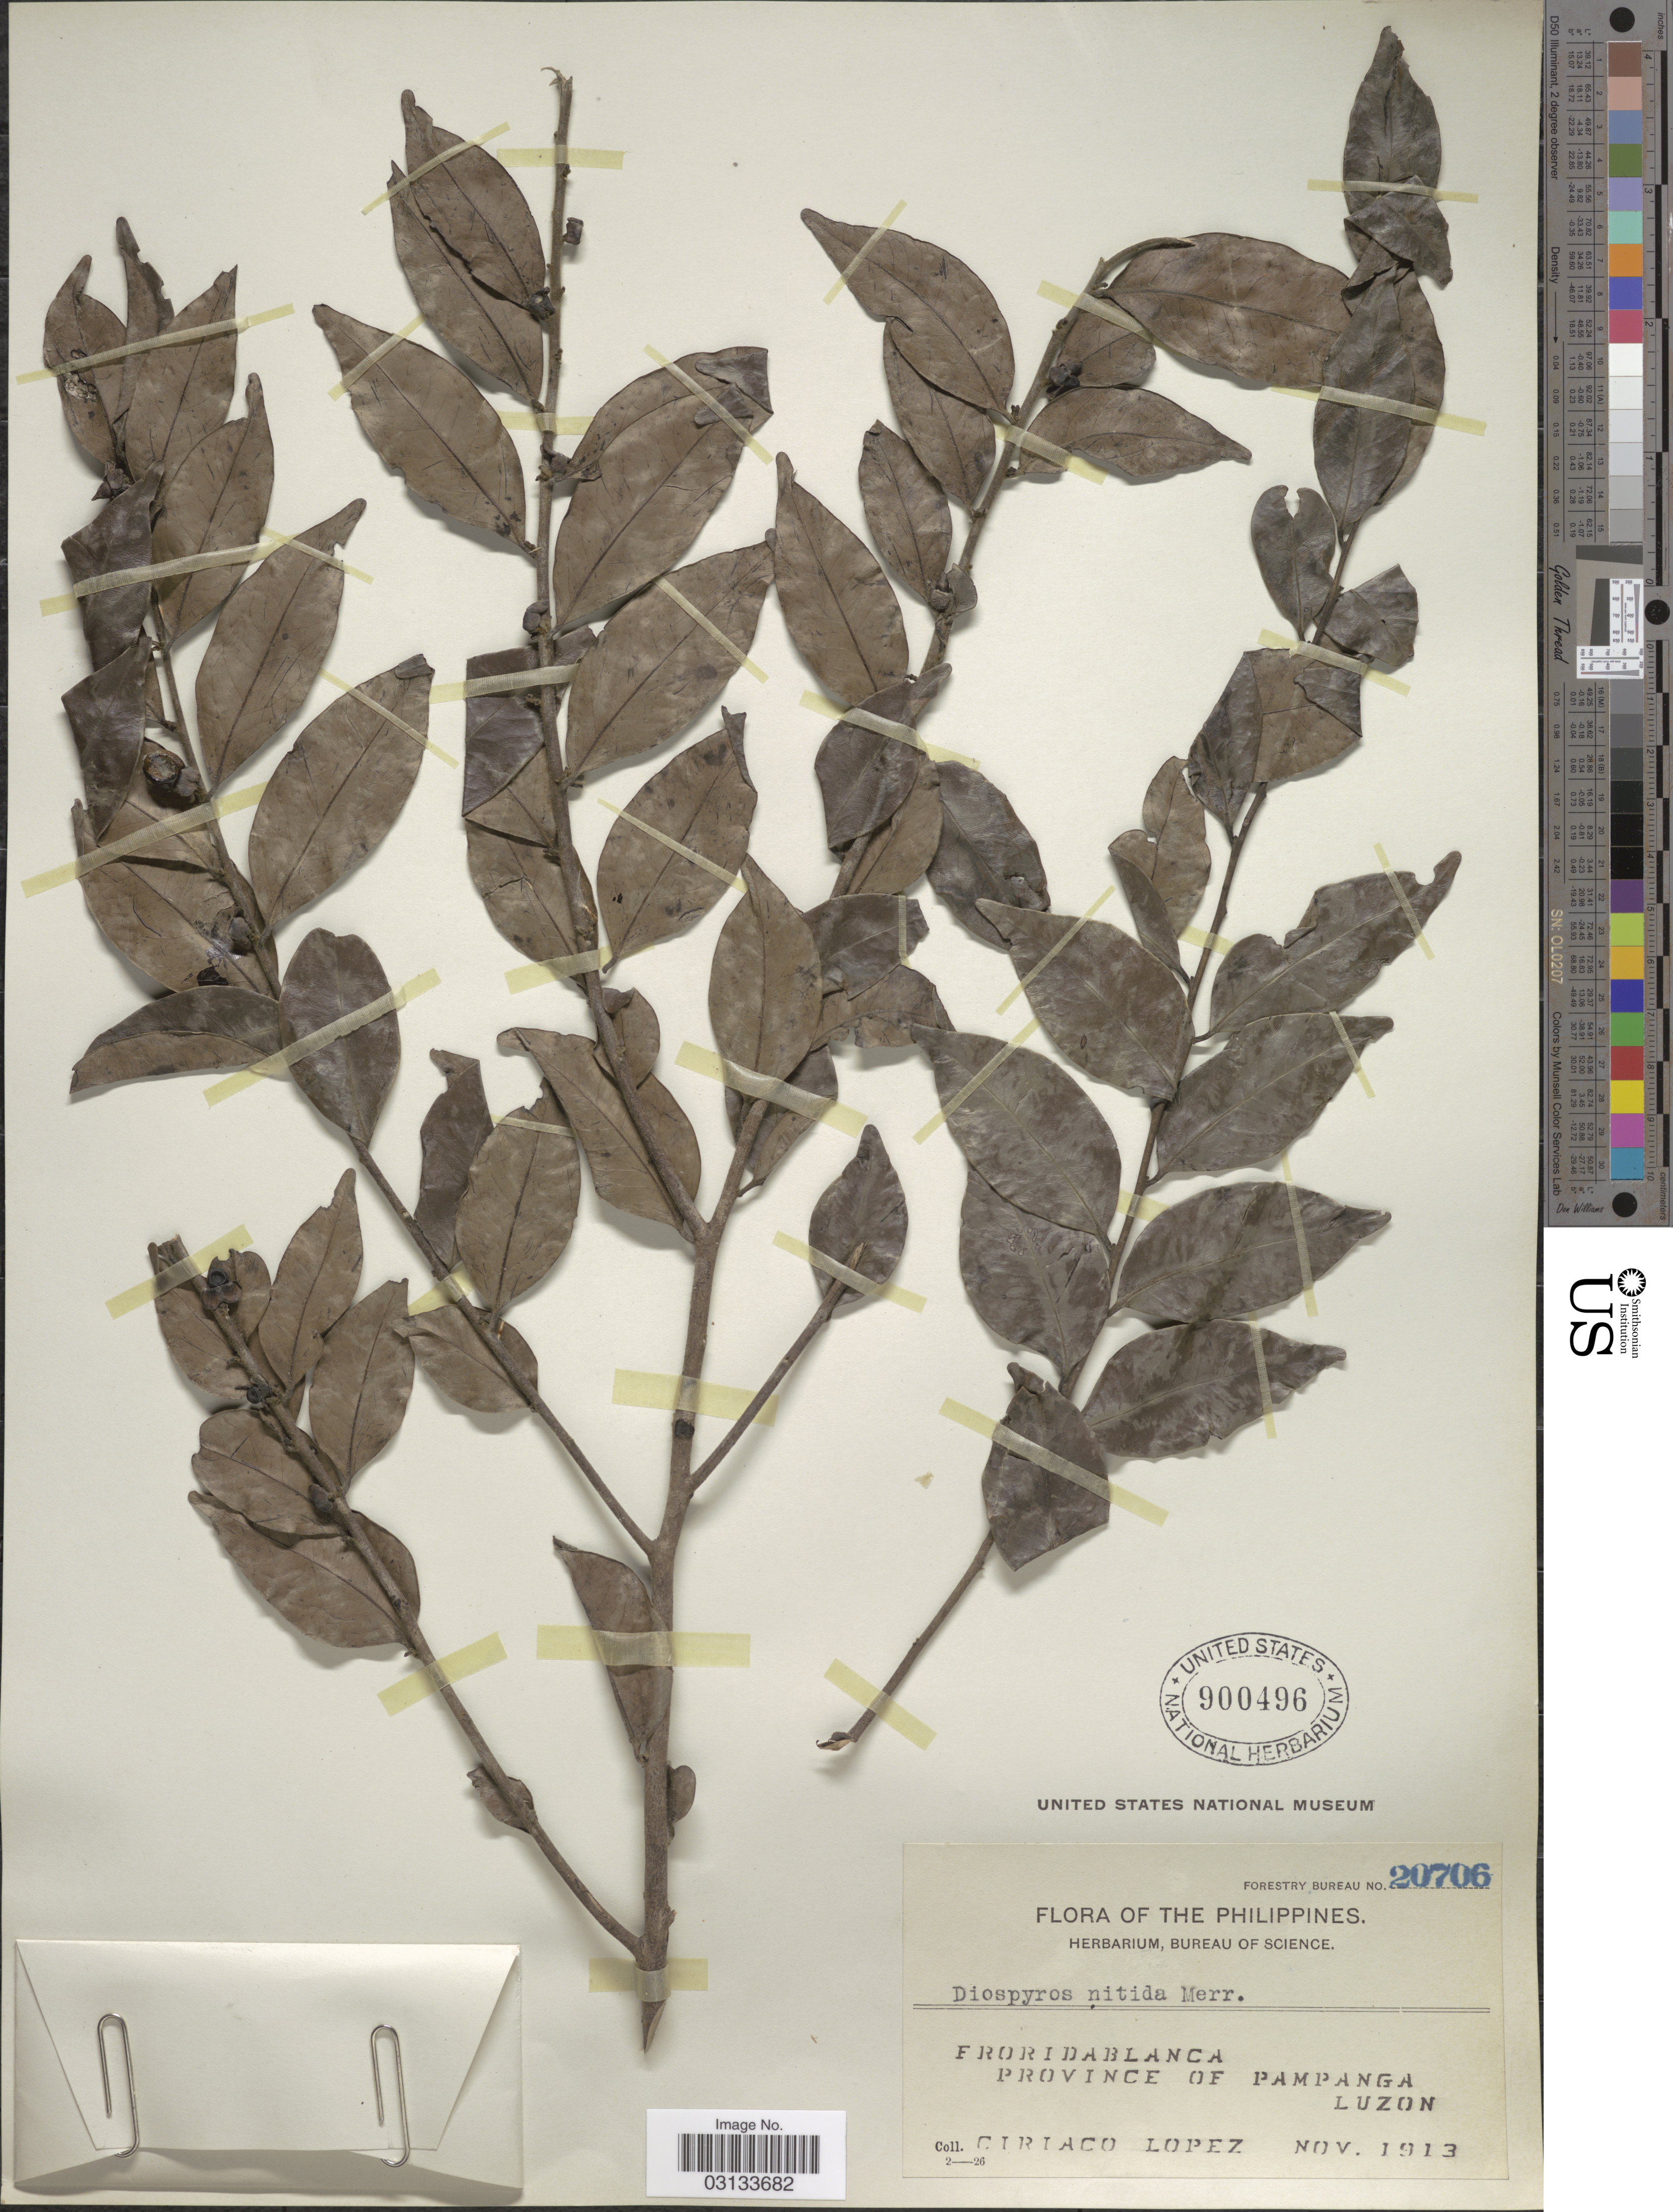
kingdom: Plantae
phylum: Tracheophyta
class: Magnoliopsida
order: Ericales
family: Ebenaceae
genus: Diospyros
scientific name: Diospyros nitida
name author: Merr.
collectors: C. Lopez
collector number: Forestry Bureau 20706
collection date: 1913-11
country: Philippines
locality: Froridablanca. Province of Pampanga. Luzon.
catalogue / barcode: US 900496